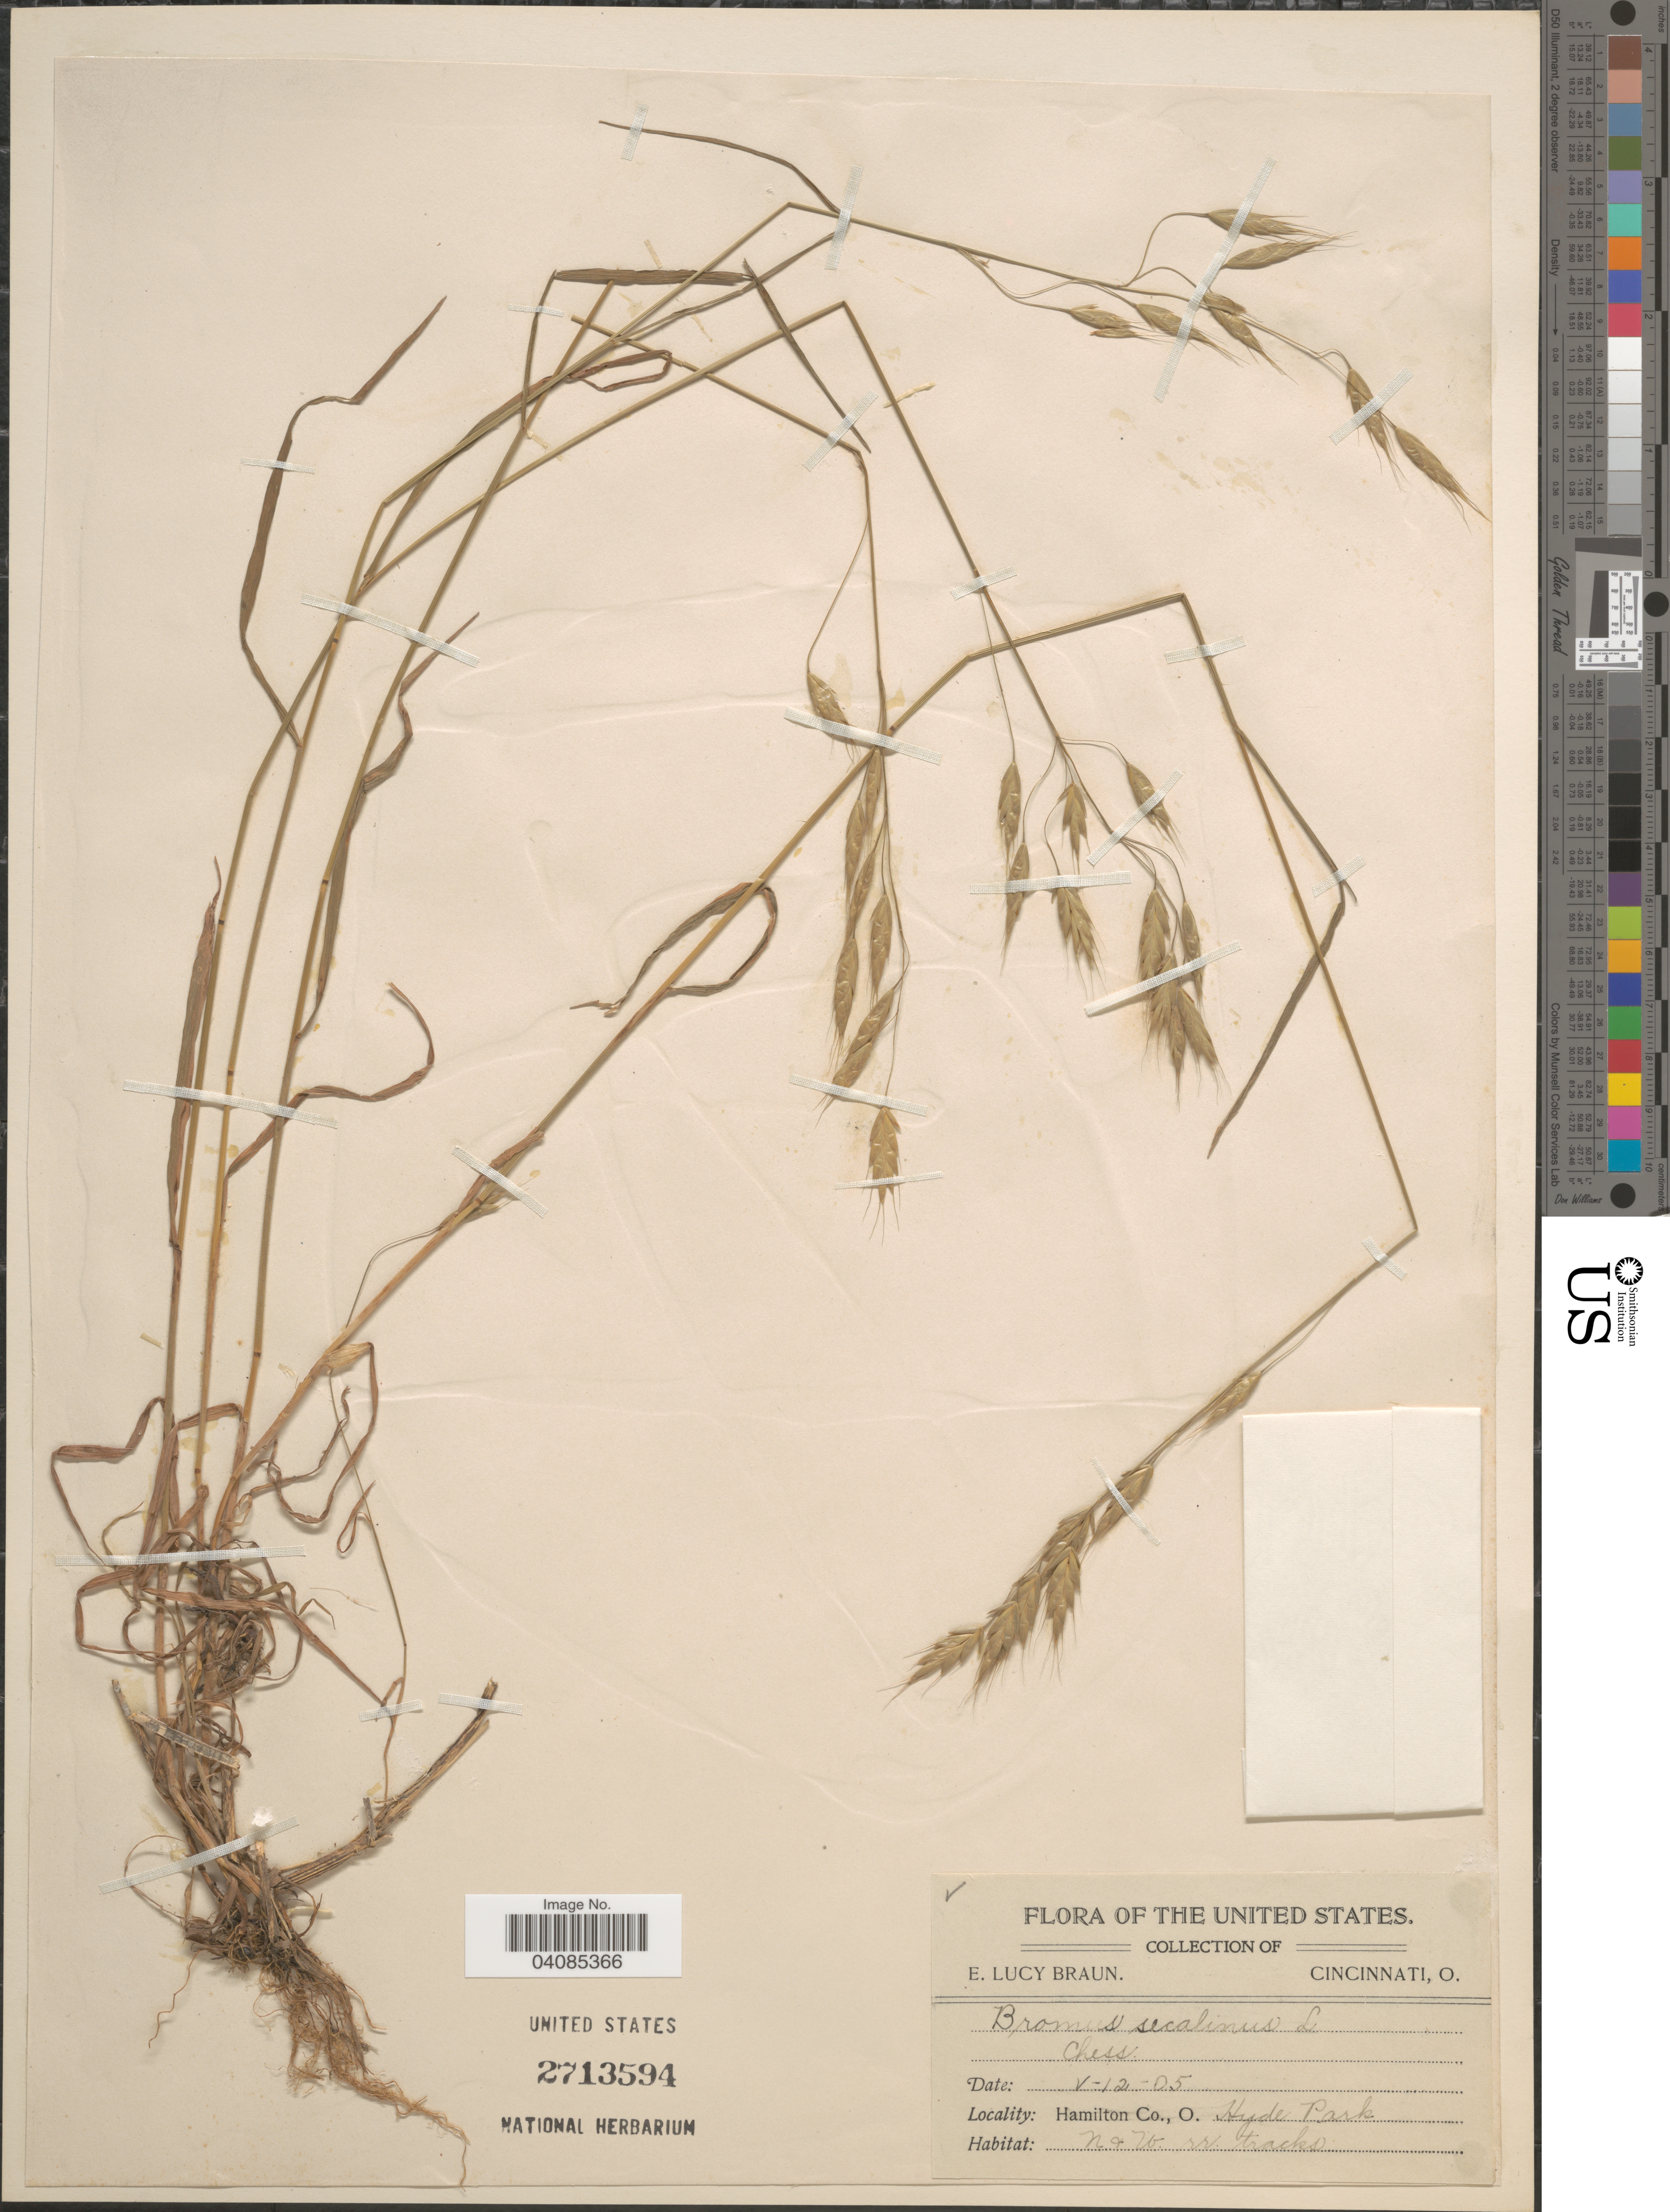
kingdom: Plantae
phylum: Tracheophyta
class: Liliopsida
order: Poales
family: Poaceae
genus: Bromus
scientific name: Bromus secalinus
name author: L.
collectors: E. L. Braun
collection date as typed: Transcribed d/m/y: 12/5/5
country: United States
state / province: Ohio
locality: Hamilton Co., Hyde Park. N. & W. rr. tracks.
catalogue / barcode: US 2713594